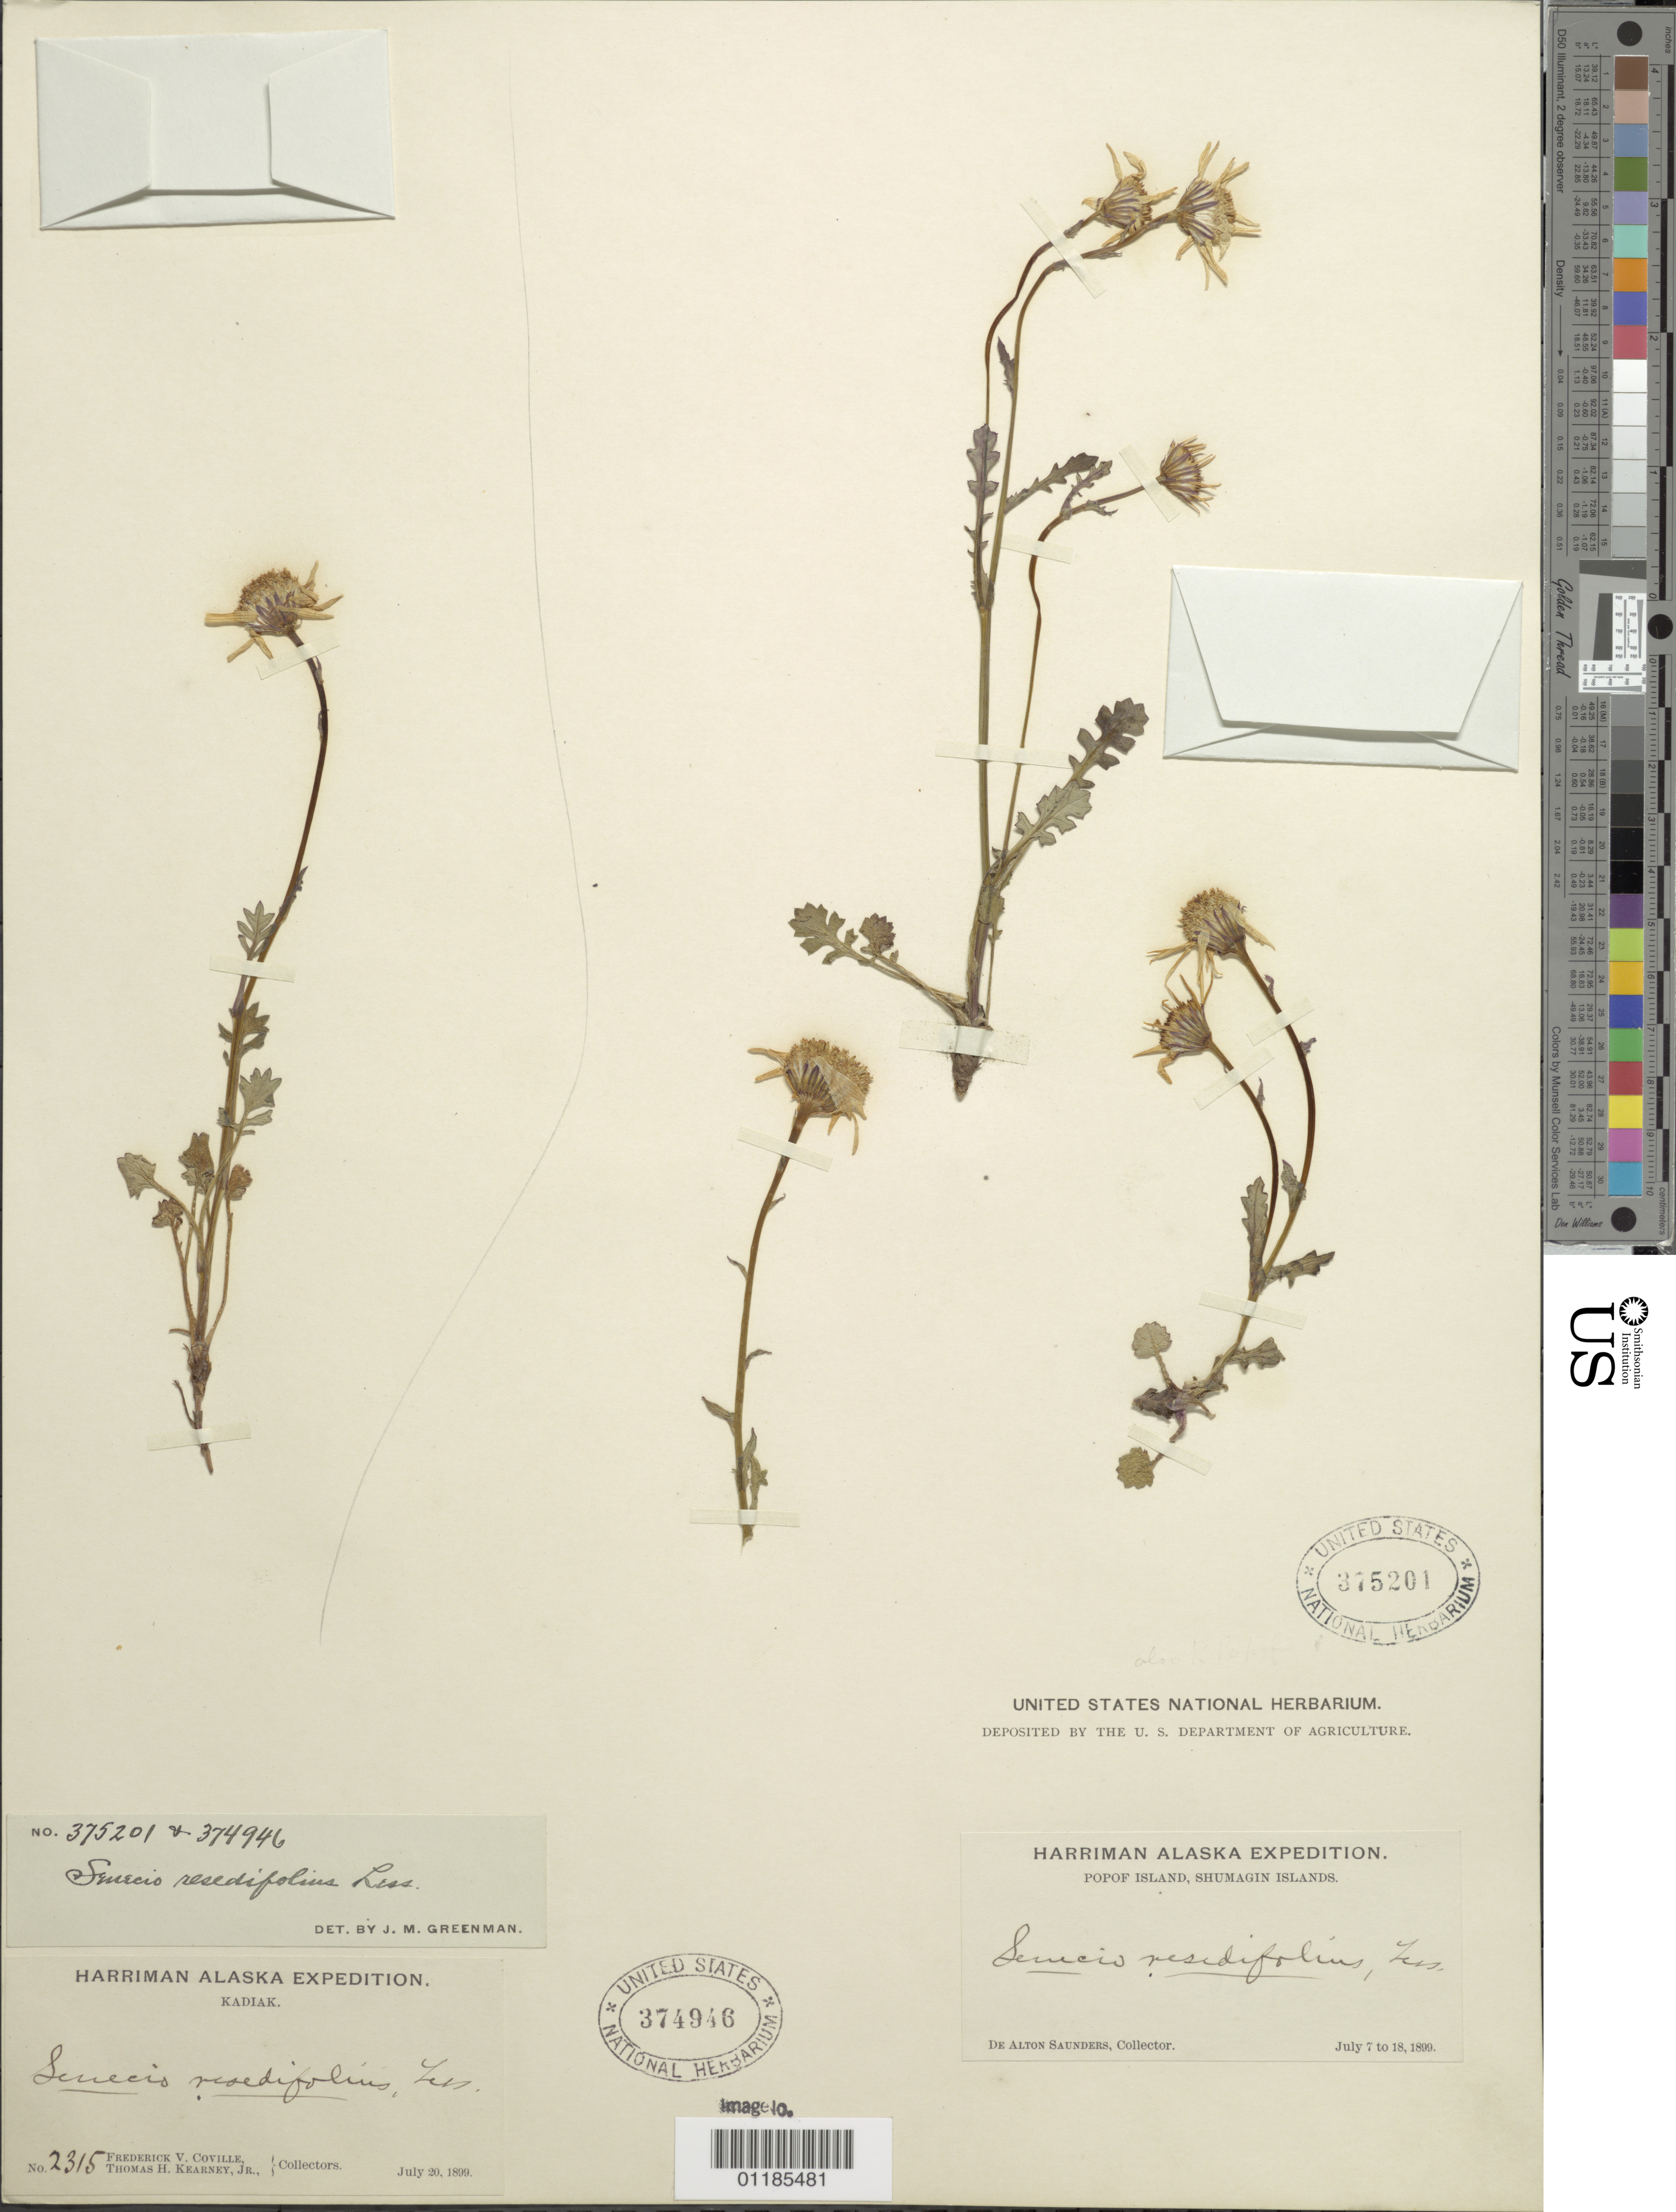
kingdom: Plantae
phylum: Tracheophyta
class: Magnoliopsida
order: Asterales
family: Asteraceae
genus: Packera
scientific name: Packera heterophylla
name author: (Fisch.) E. Wiebe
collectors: D. Saunders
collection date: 1899-07-07/1899-07-18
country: United States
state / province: Alaska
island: Popof Island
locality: Popof Island, Shumagin Islands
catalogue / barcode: US 375201